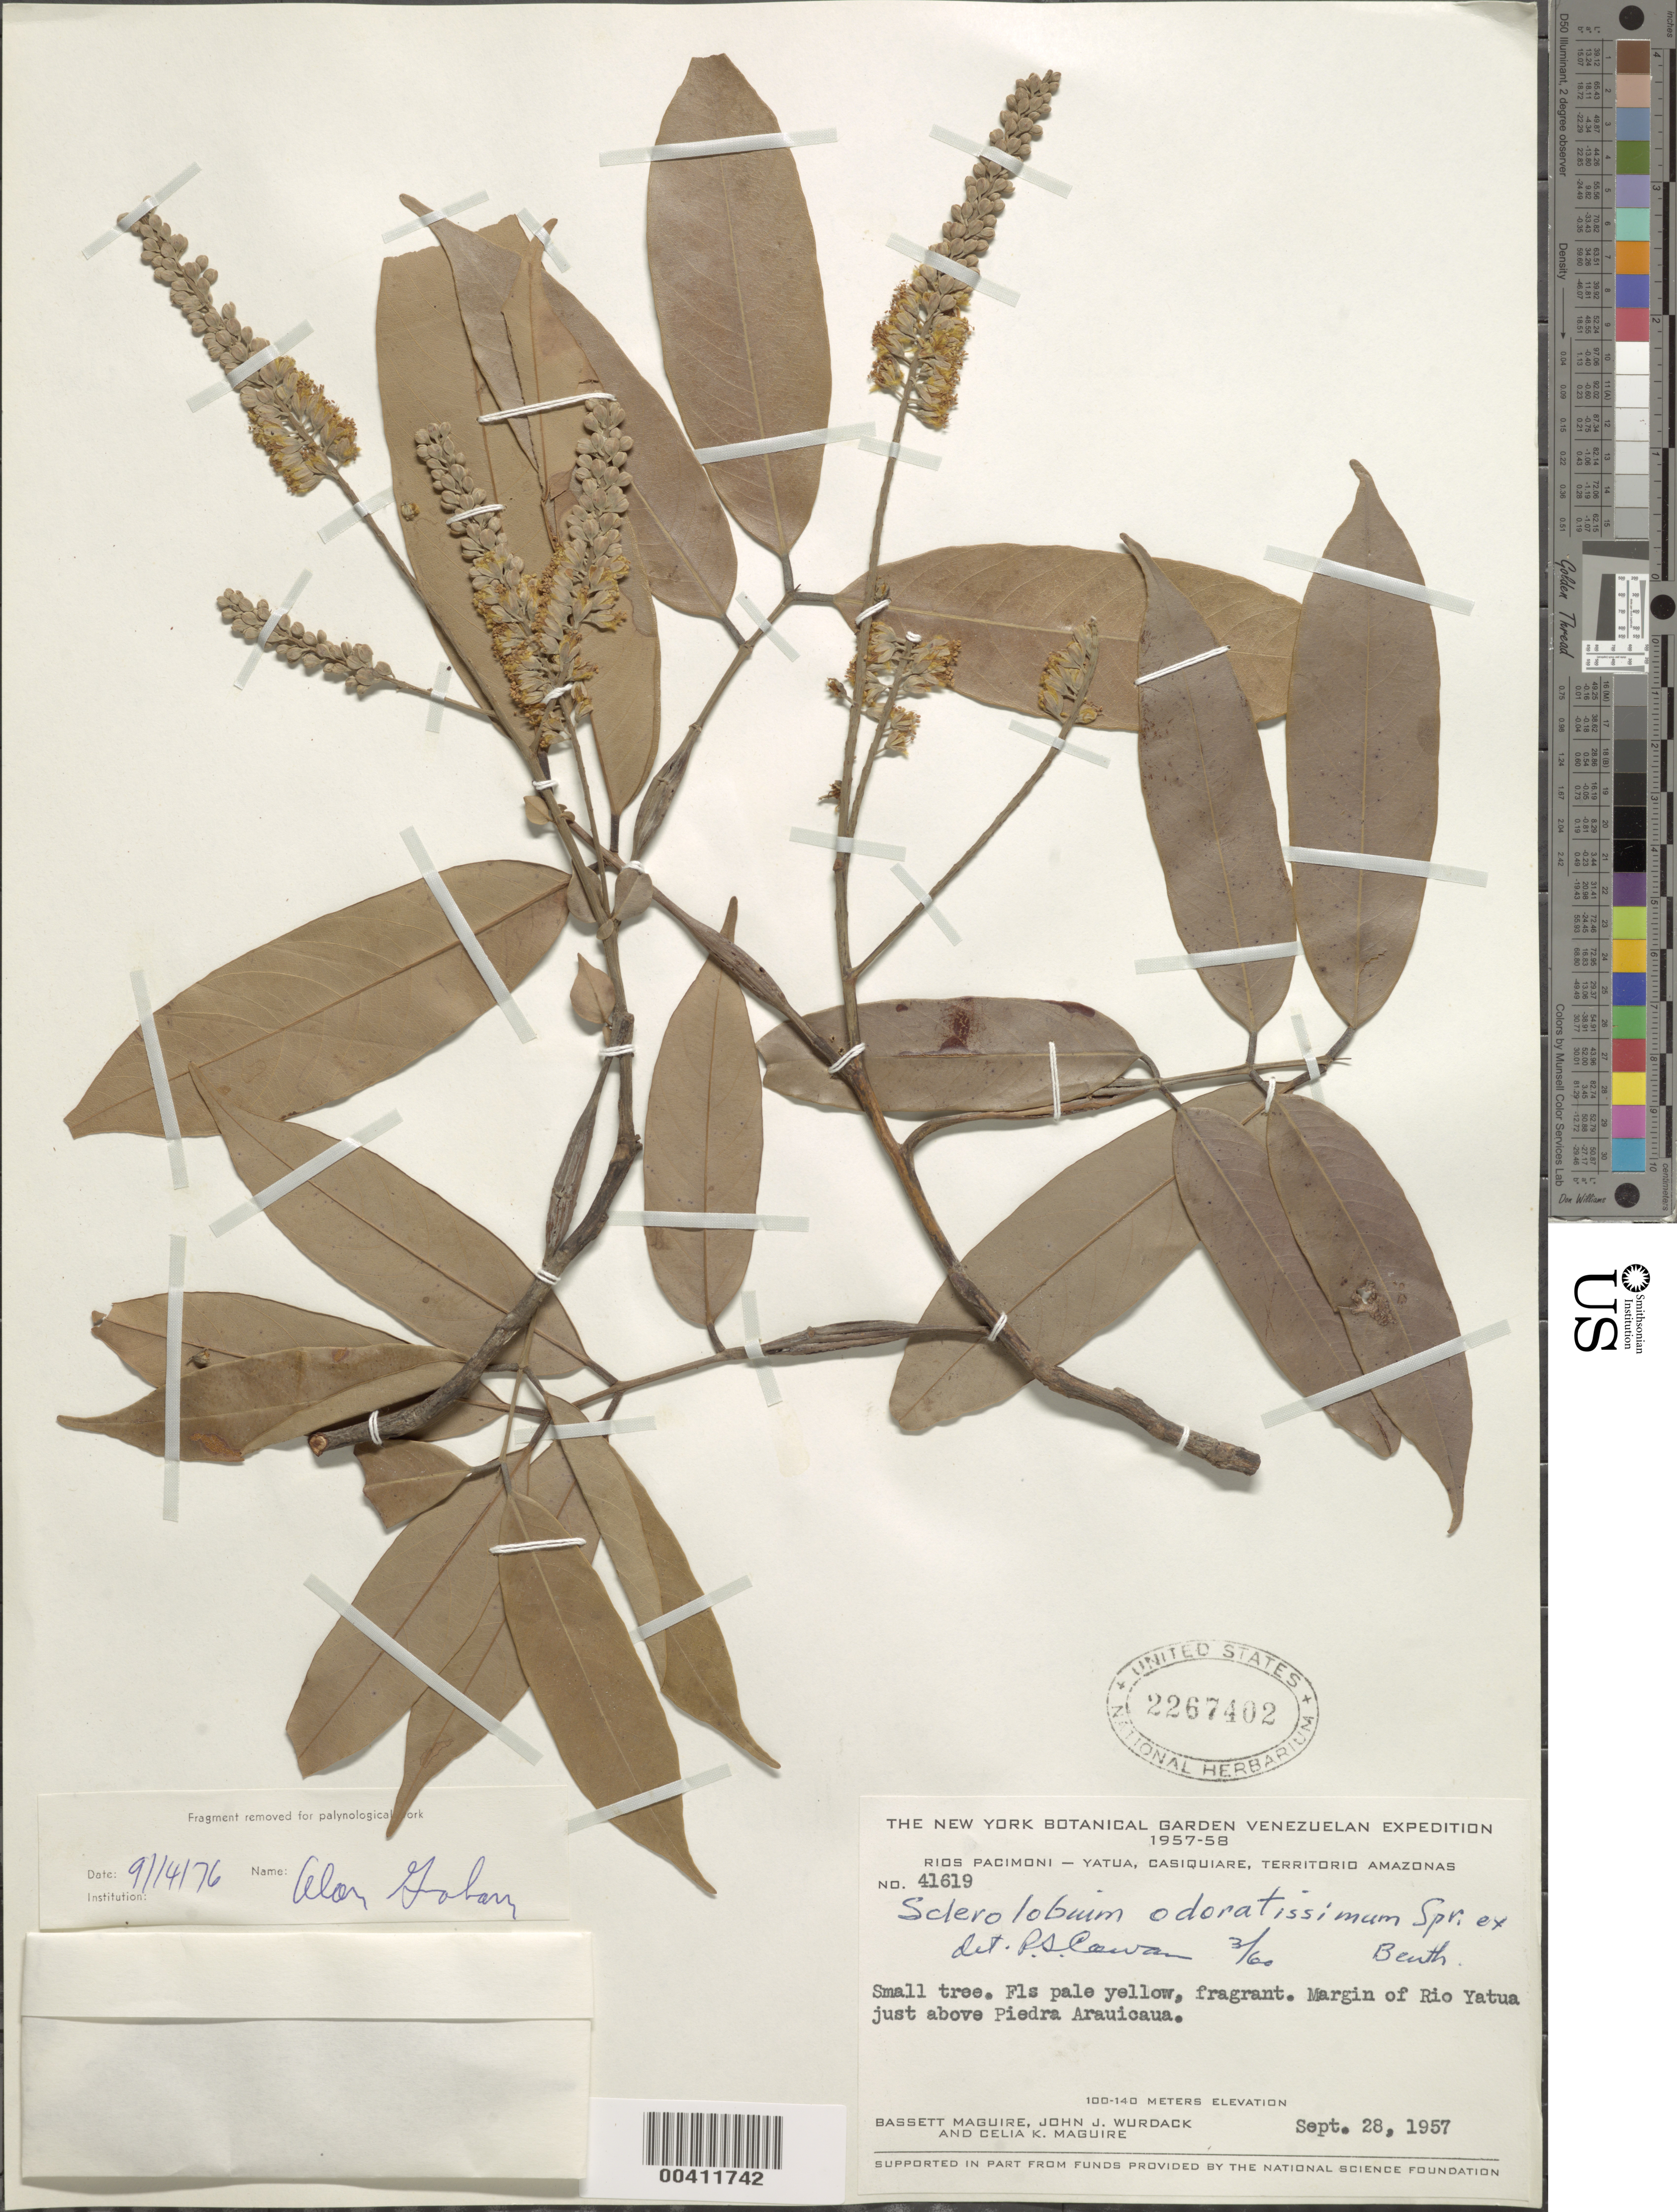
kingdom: Plantae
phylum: Tracheophyta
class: Magnoliopsida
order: Fabales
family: Fabaceae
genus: Tachigali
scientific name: Tachigali odoratissima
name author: (Benth. ex Spruce) Zarucchi & Herend.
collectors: B. Maguire, J. J. Wurdack & C. K. Maguire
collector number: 41619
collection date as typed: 28 Sep 1957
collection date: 1957-09-28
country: Venezuela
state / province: Amazonas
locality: Rio yatua, just above piedra arauicaua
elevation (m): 100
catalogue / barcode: US 2267402